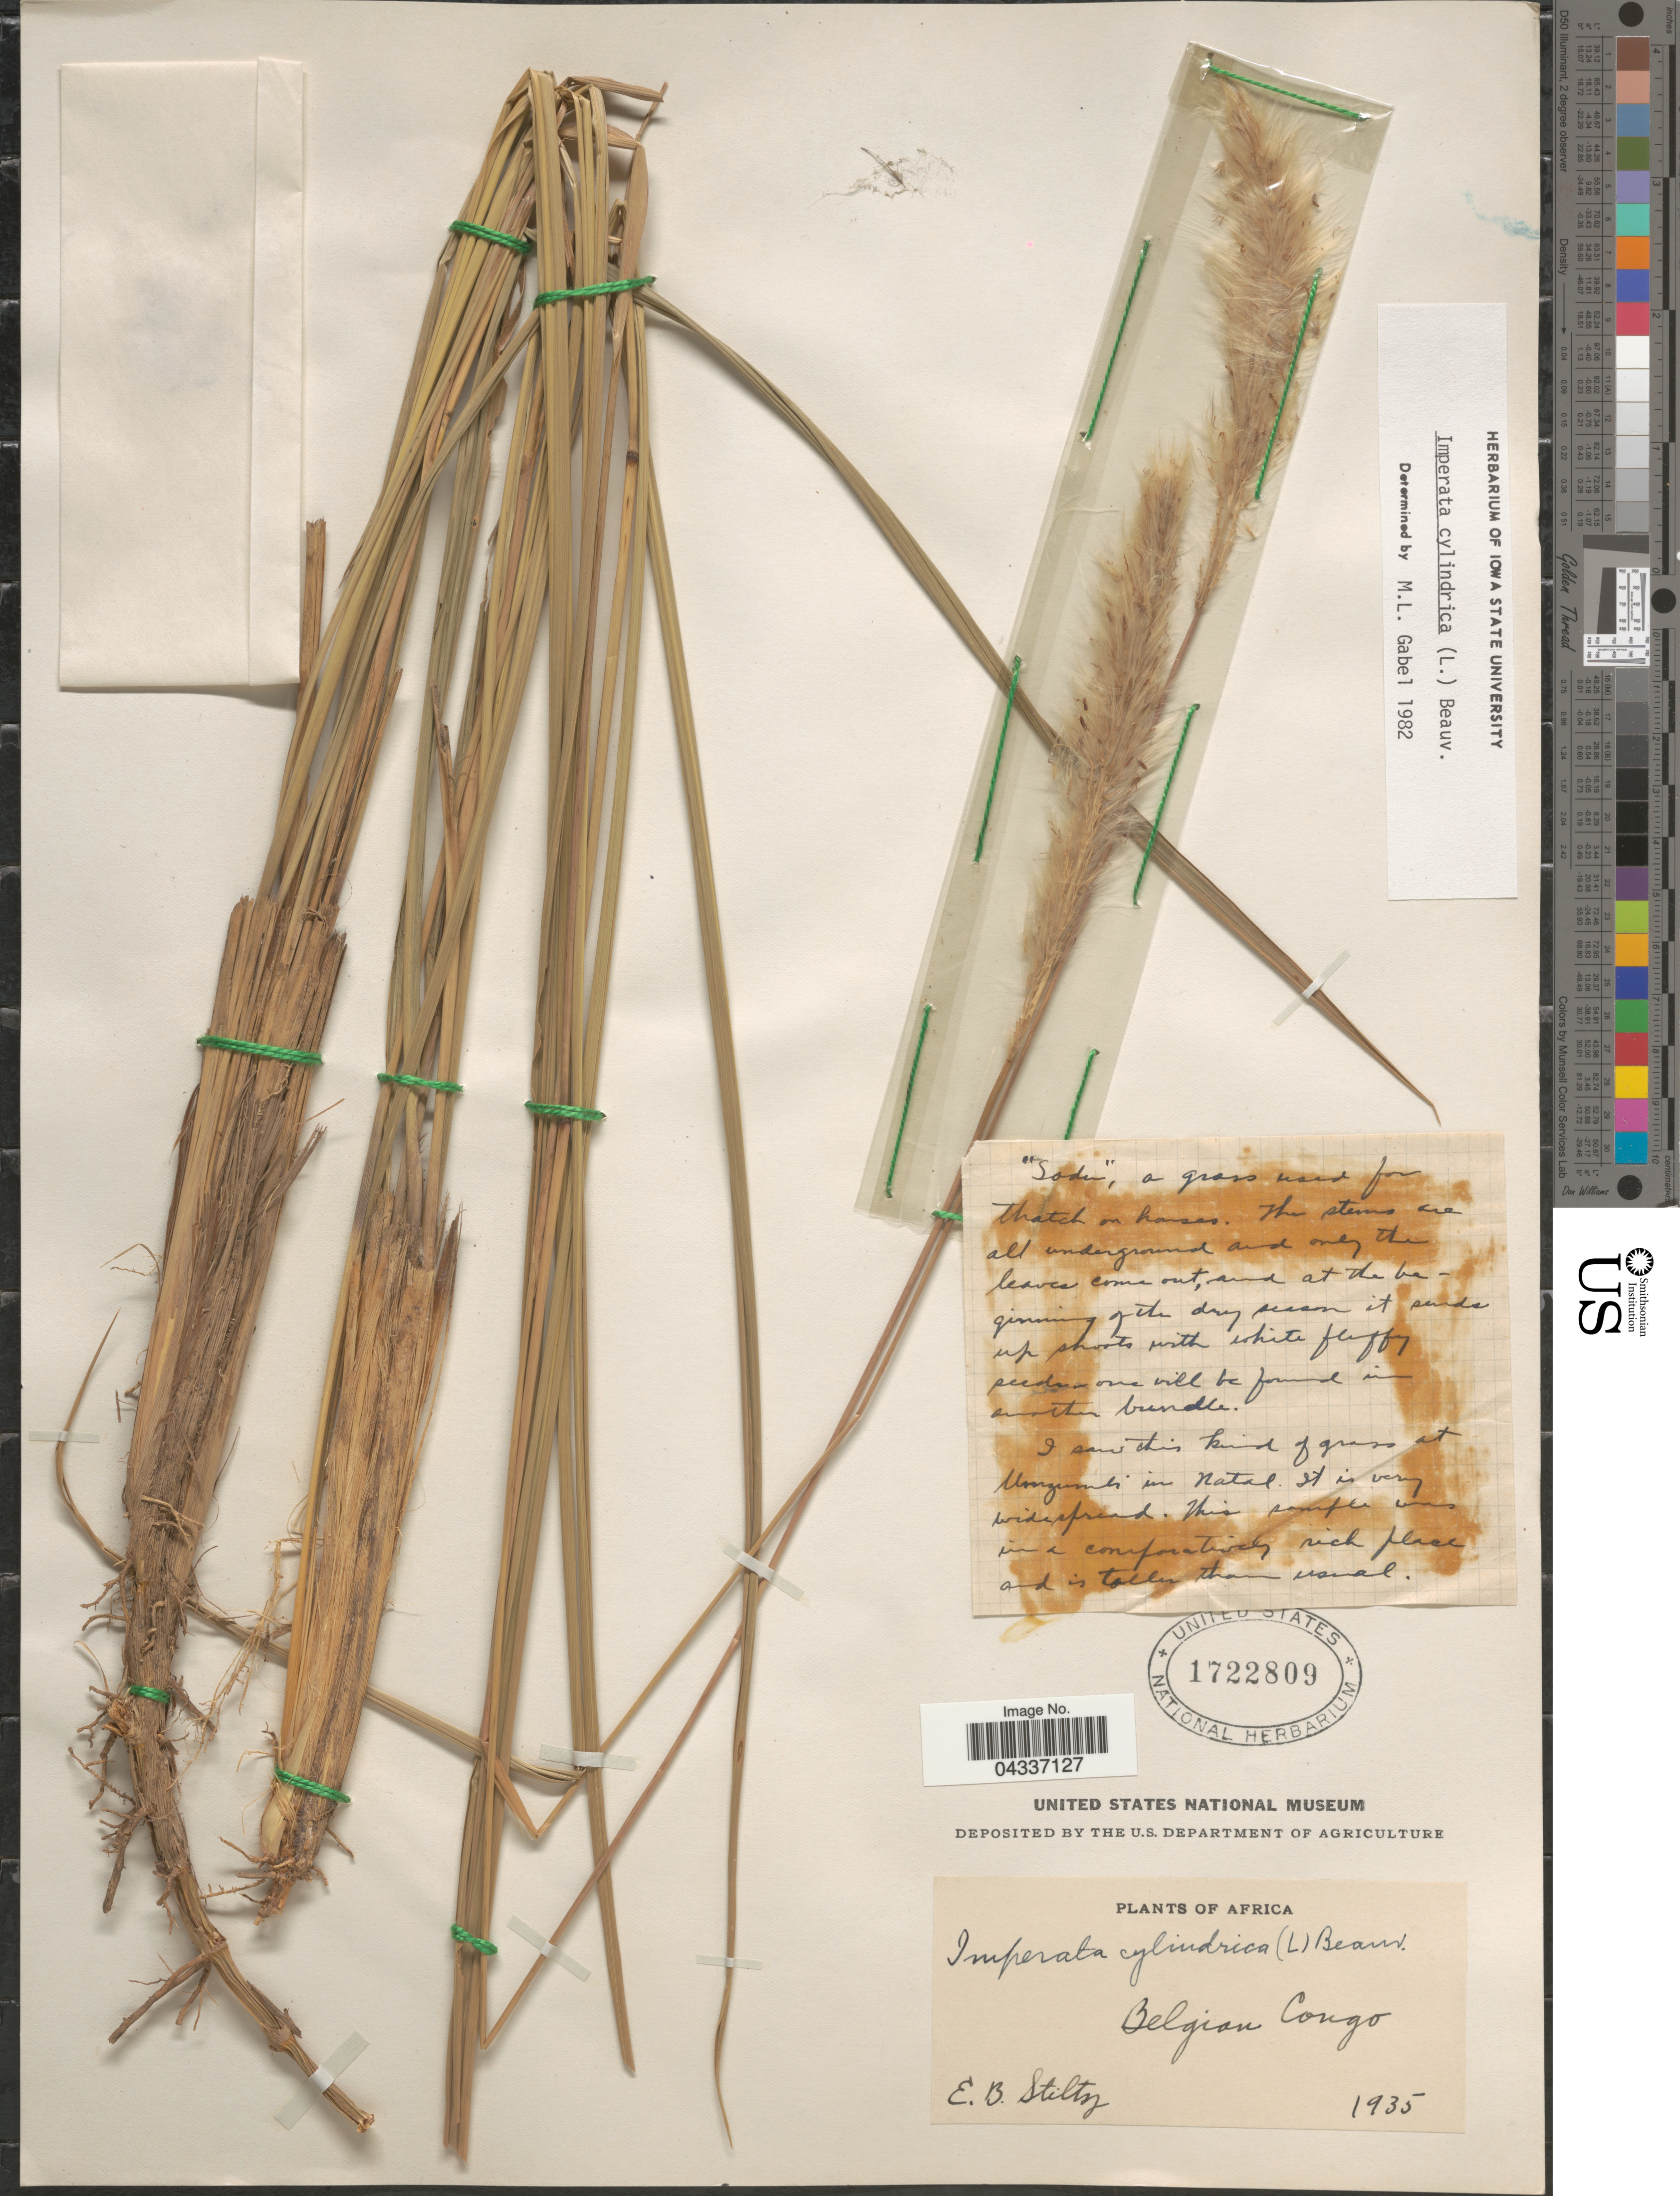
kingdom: Plantae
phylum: Tracheophyta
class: Liliopsida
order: Poales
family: Poaceae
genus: Imperata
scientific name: Imperata cylindrica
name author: (L.) P. Beauv.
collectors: E. Stilz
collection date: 1935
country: Congo, Democratic Republic of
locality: Belgian Congo.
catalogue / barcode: US 1722809